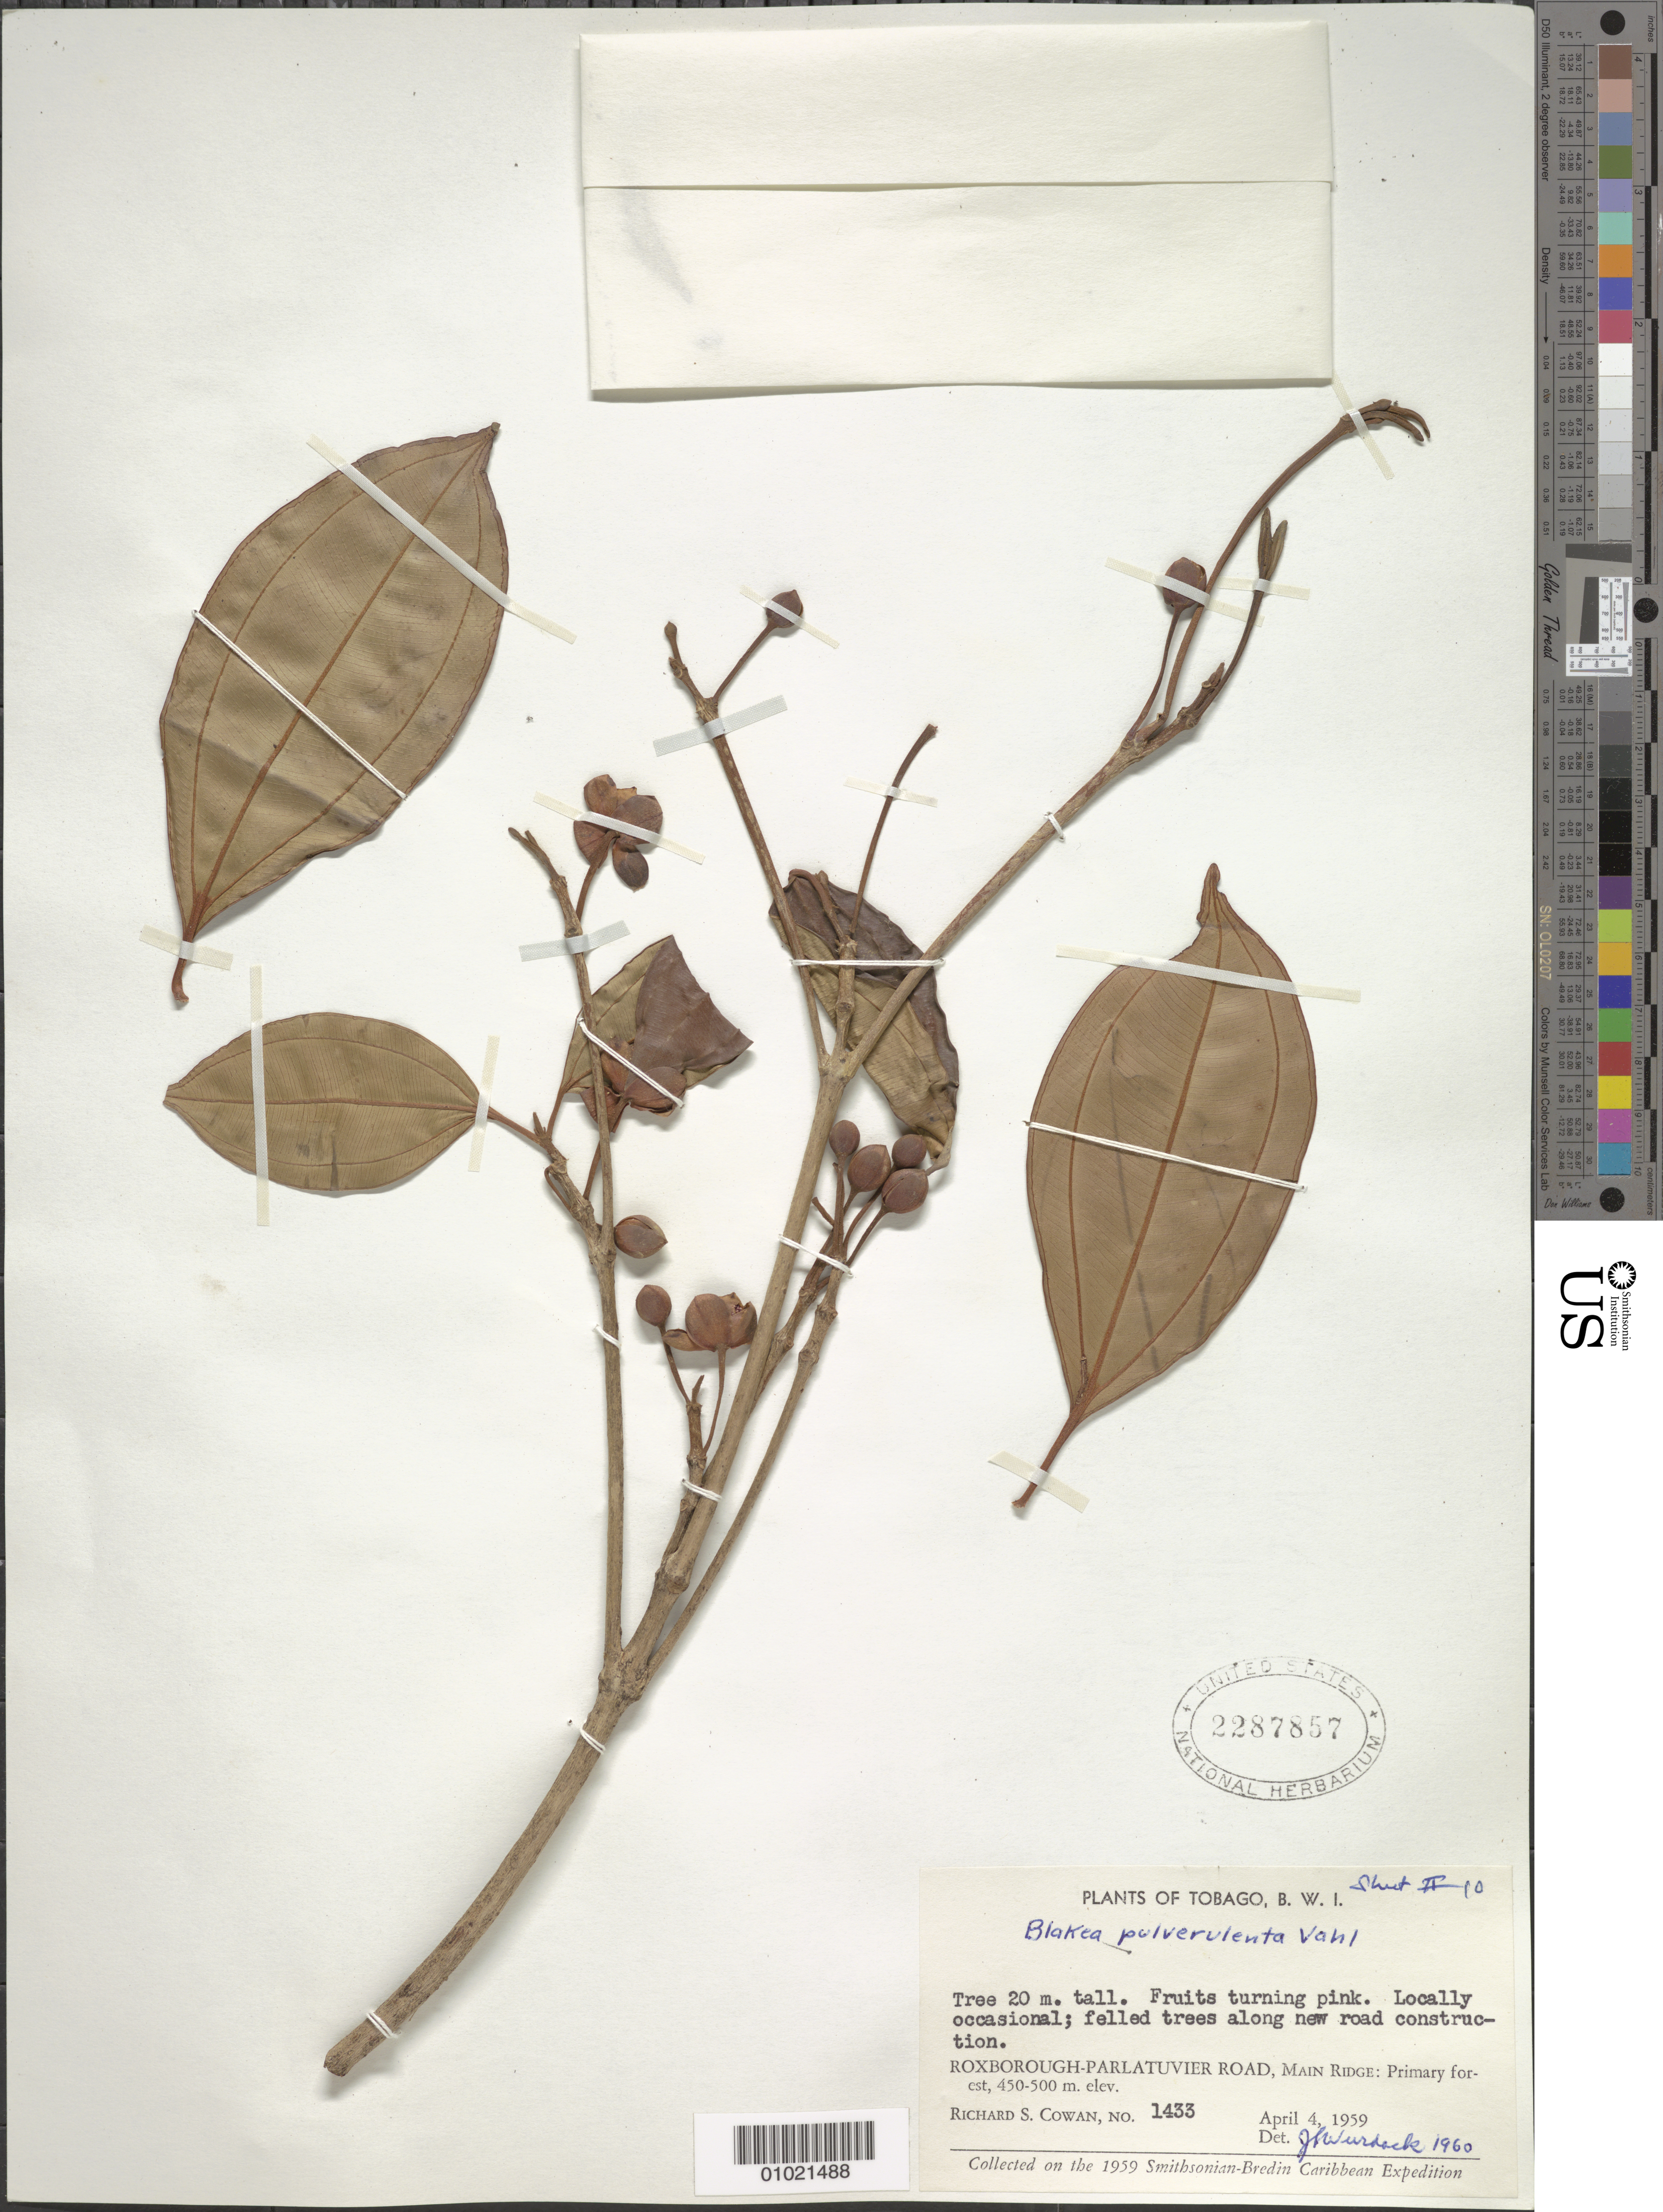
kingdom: Plantae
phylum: Tracheophyta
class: Magnoliopsida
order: Myrtales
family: Melastomataceae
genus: Blakea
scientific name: Blakea pulverulenta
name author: Vahl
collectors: R. S. Cowan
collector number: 1433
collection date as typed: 04 Apr 1959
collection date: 1959-04-04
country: Trinidad and Tobago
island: Tobago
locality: Roxborough-Parlatuvier Road, Main Ridge: Primary forest.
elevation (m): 450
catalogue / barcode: US 2287857